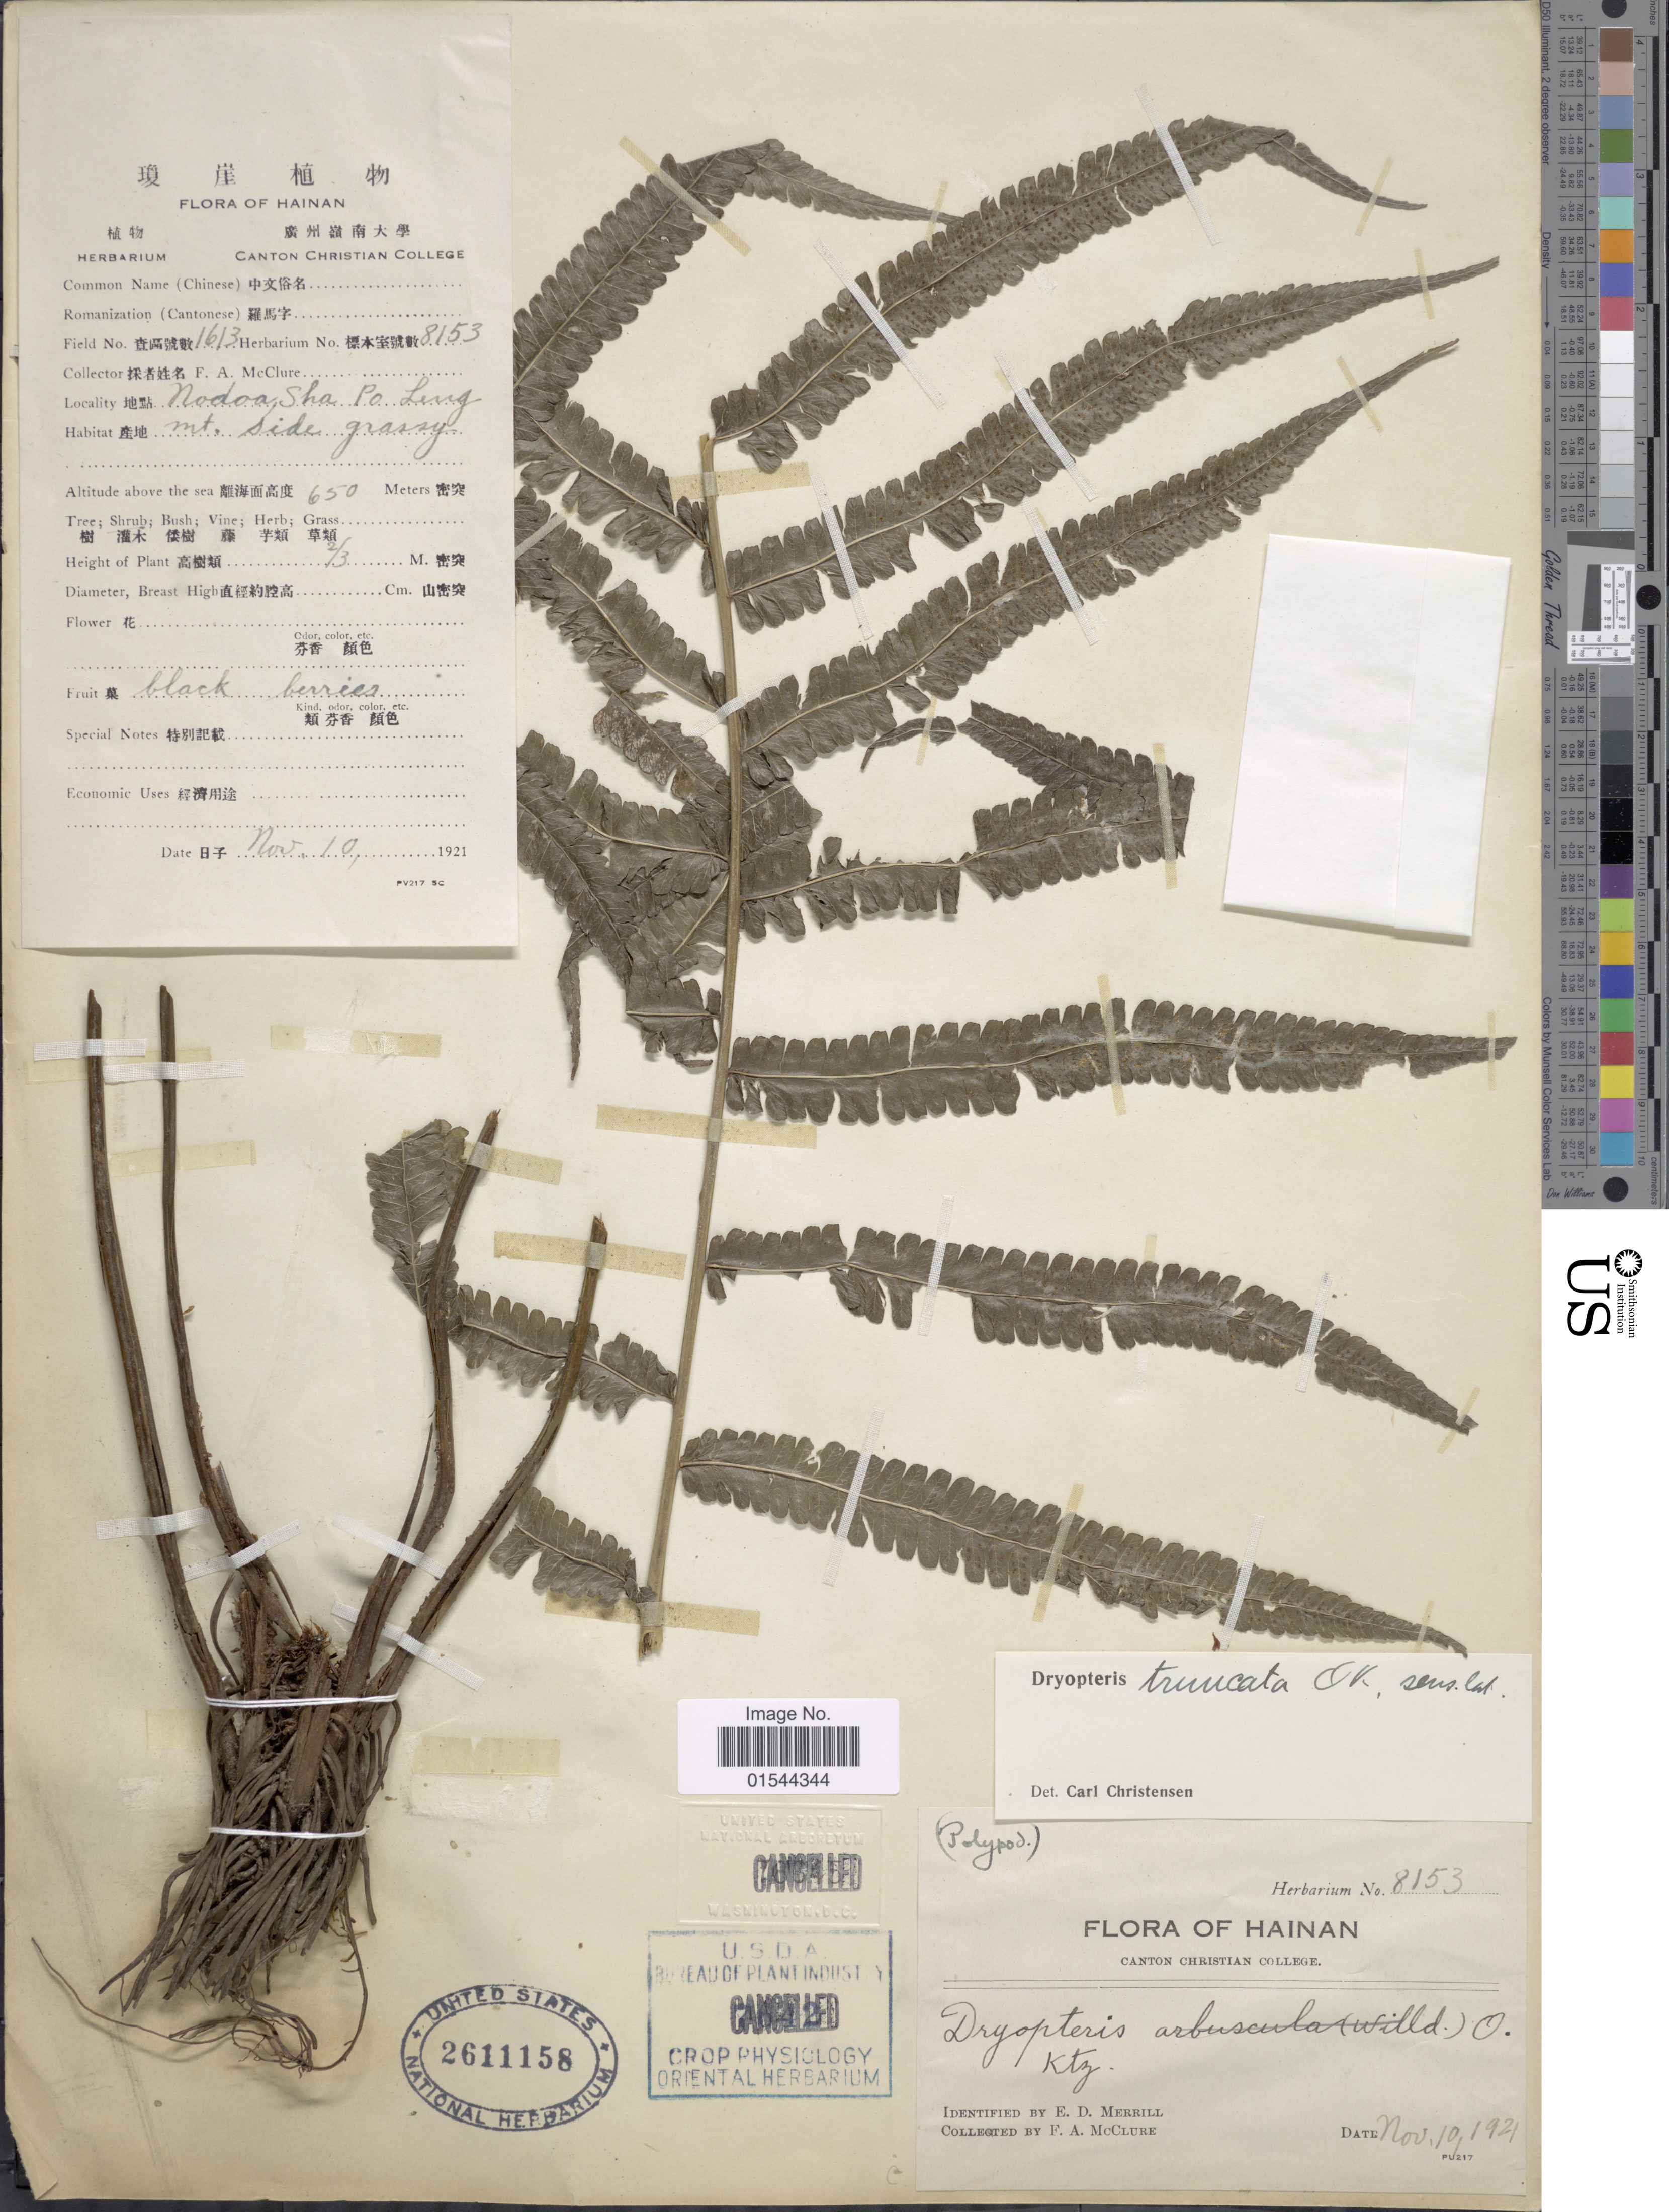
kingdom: Plantae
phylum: Tracheophyta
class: Polypodiopsida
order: Polypodiales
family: Thelypteridaceae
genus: Pneumatopteris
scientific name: Pneumatopteris truncata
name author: (Poir.) Holttum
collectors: F. A. McClure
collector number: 1613/8153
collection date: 1921-11-10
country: China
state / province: Hainan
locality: Nodoa, Sha Po Leng mt, side grassy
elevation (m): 650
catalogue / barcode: US 2611158